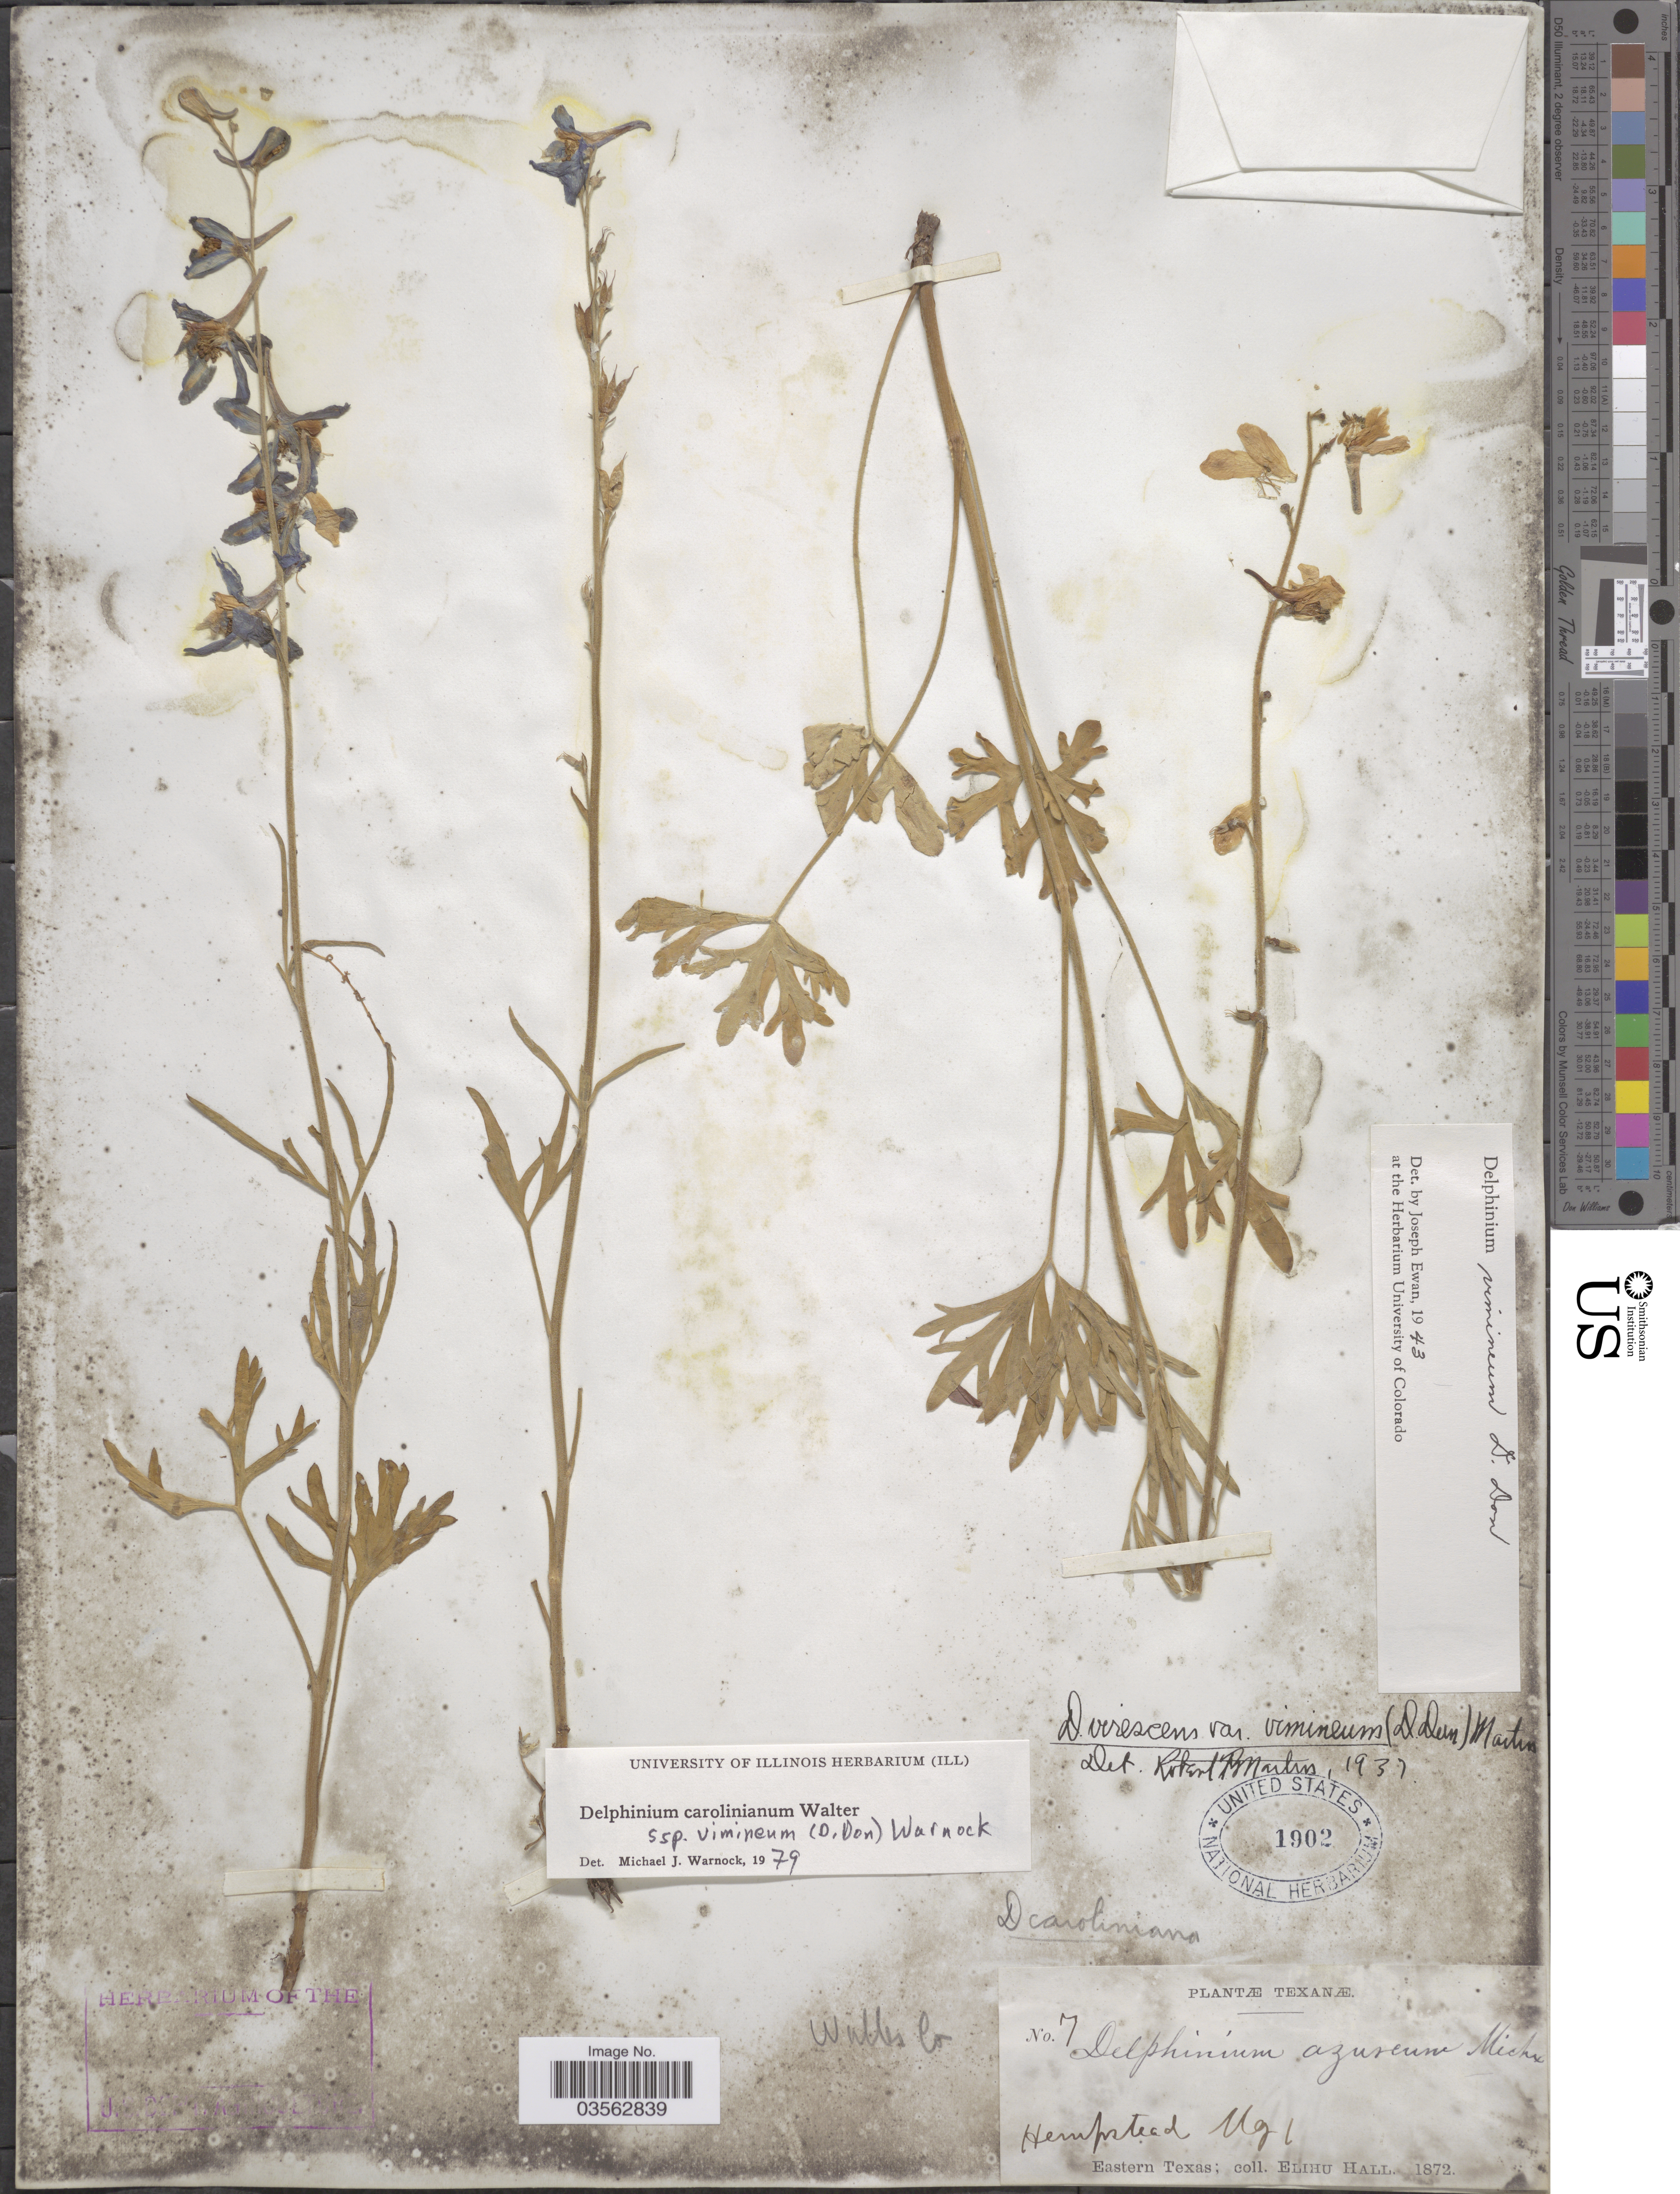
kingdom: Plantae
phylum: Tracheophyta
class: Magnoliopsida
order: Ranunculales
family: Ranunculaceae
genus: Delphinium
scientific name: Delphinium carolinianum subsp. vimineum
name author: Walter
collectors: E. Hall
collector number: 7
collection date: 1872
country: United States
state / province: Texas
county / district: Waller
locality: Waller Co. Hempstead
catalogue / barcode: US 1902